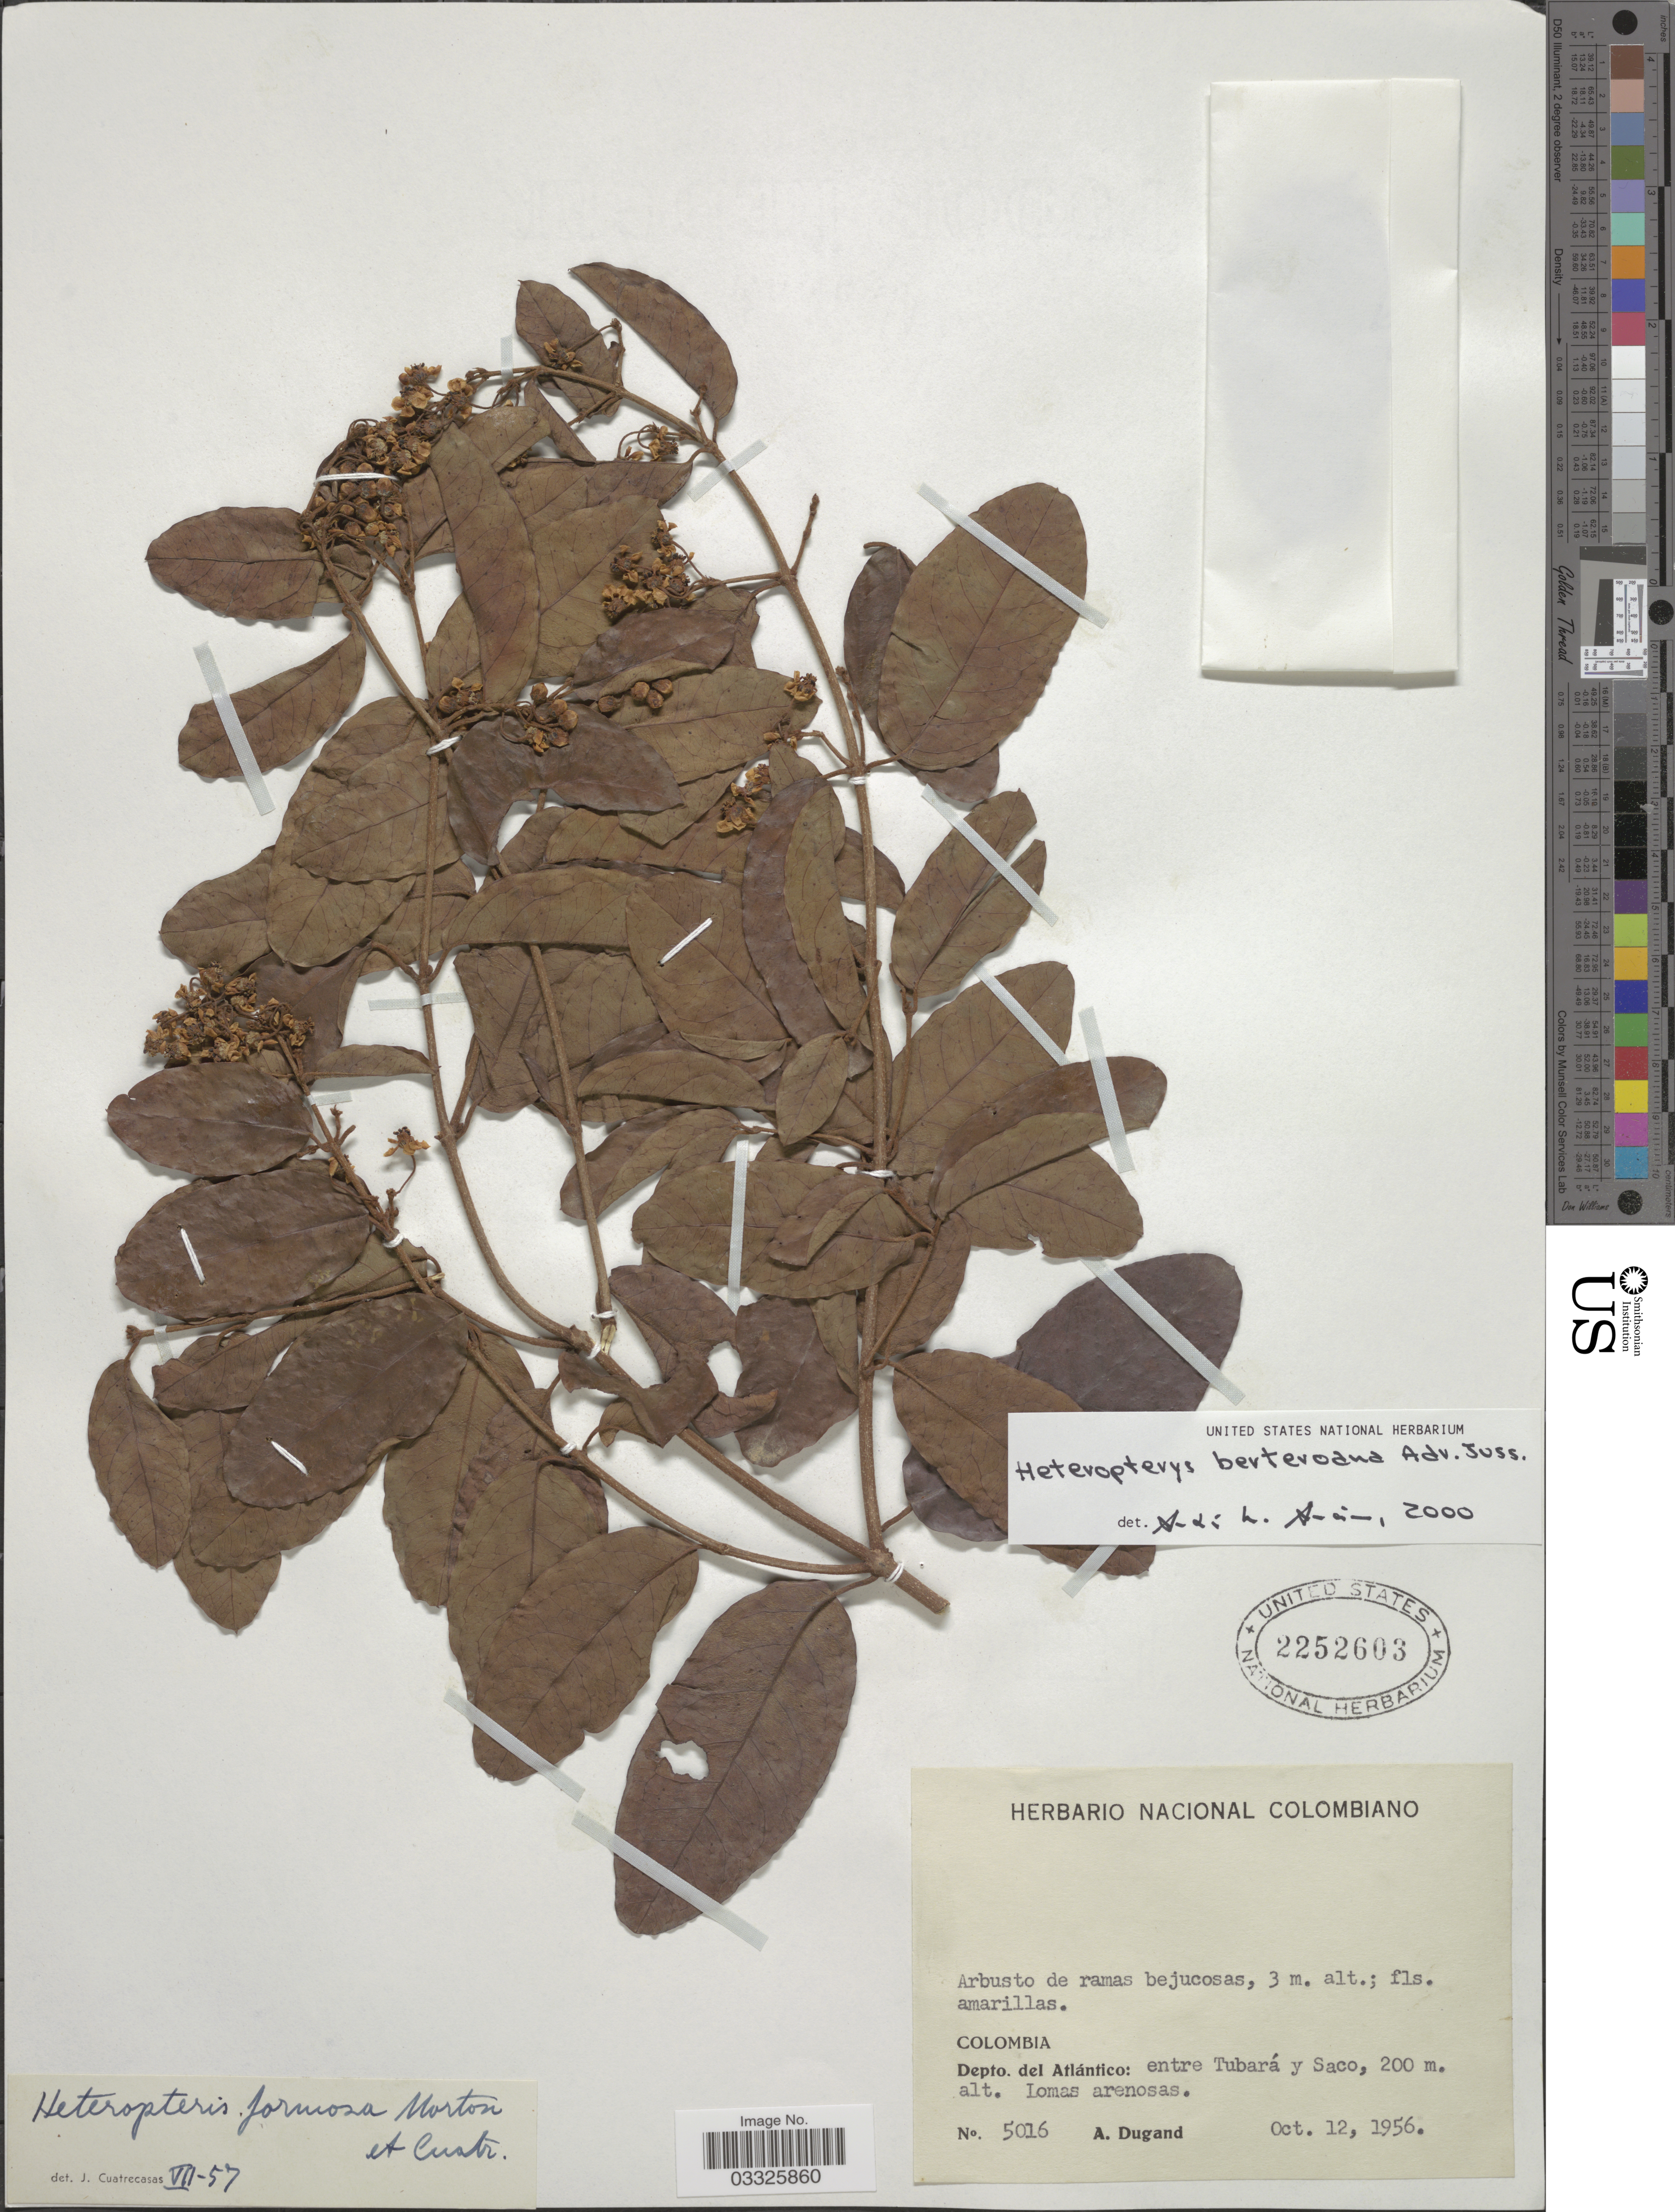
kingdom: Plantae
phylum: Tracheophyta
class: Magnoliopsida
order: Malpighiales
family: Malpighiaceae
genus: Heteropterys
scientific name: Heteropterys berteroana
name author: A. Juss.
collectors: A. Dugand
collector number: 5016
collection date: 1956-10-12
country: Colombia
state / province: Atlántico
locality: Depto. del Atlántico: entre Tubará y Saco.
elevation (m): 200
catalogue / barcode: US 2252603